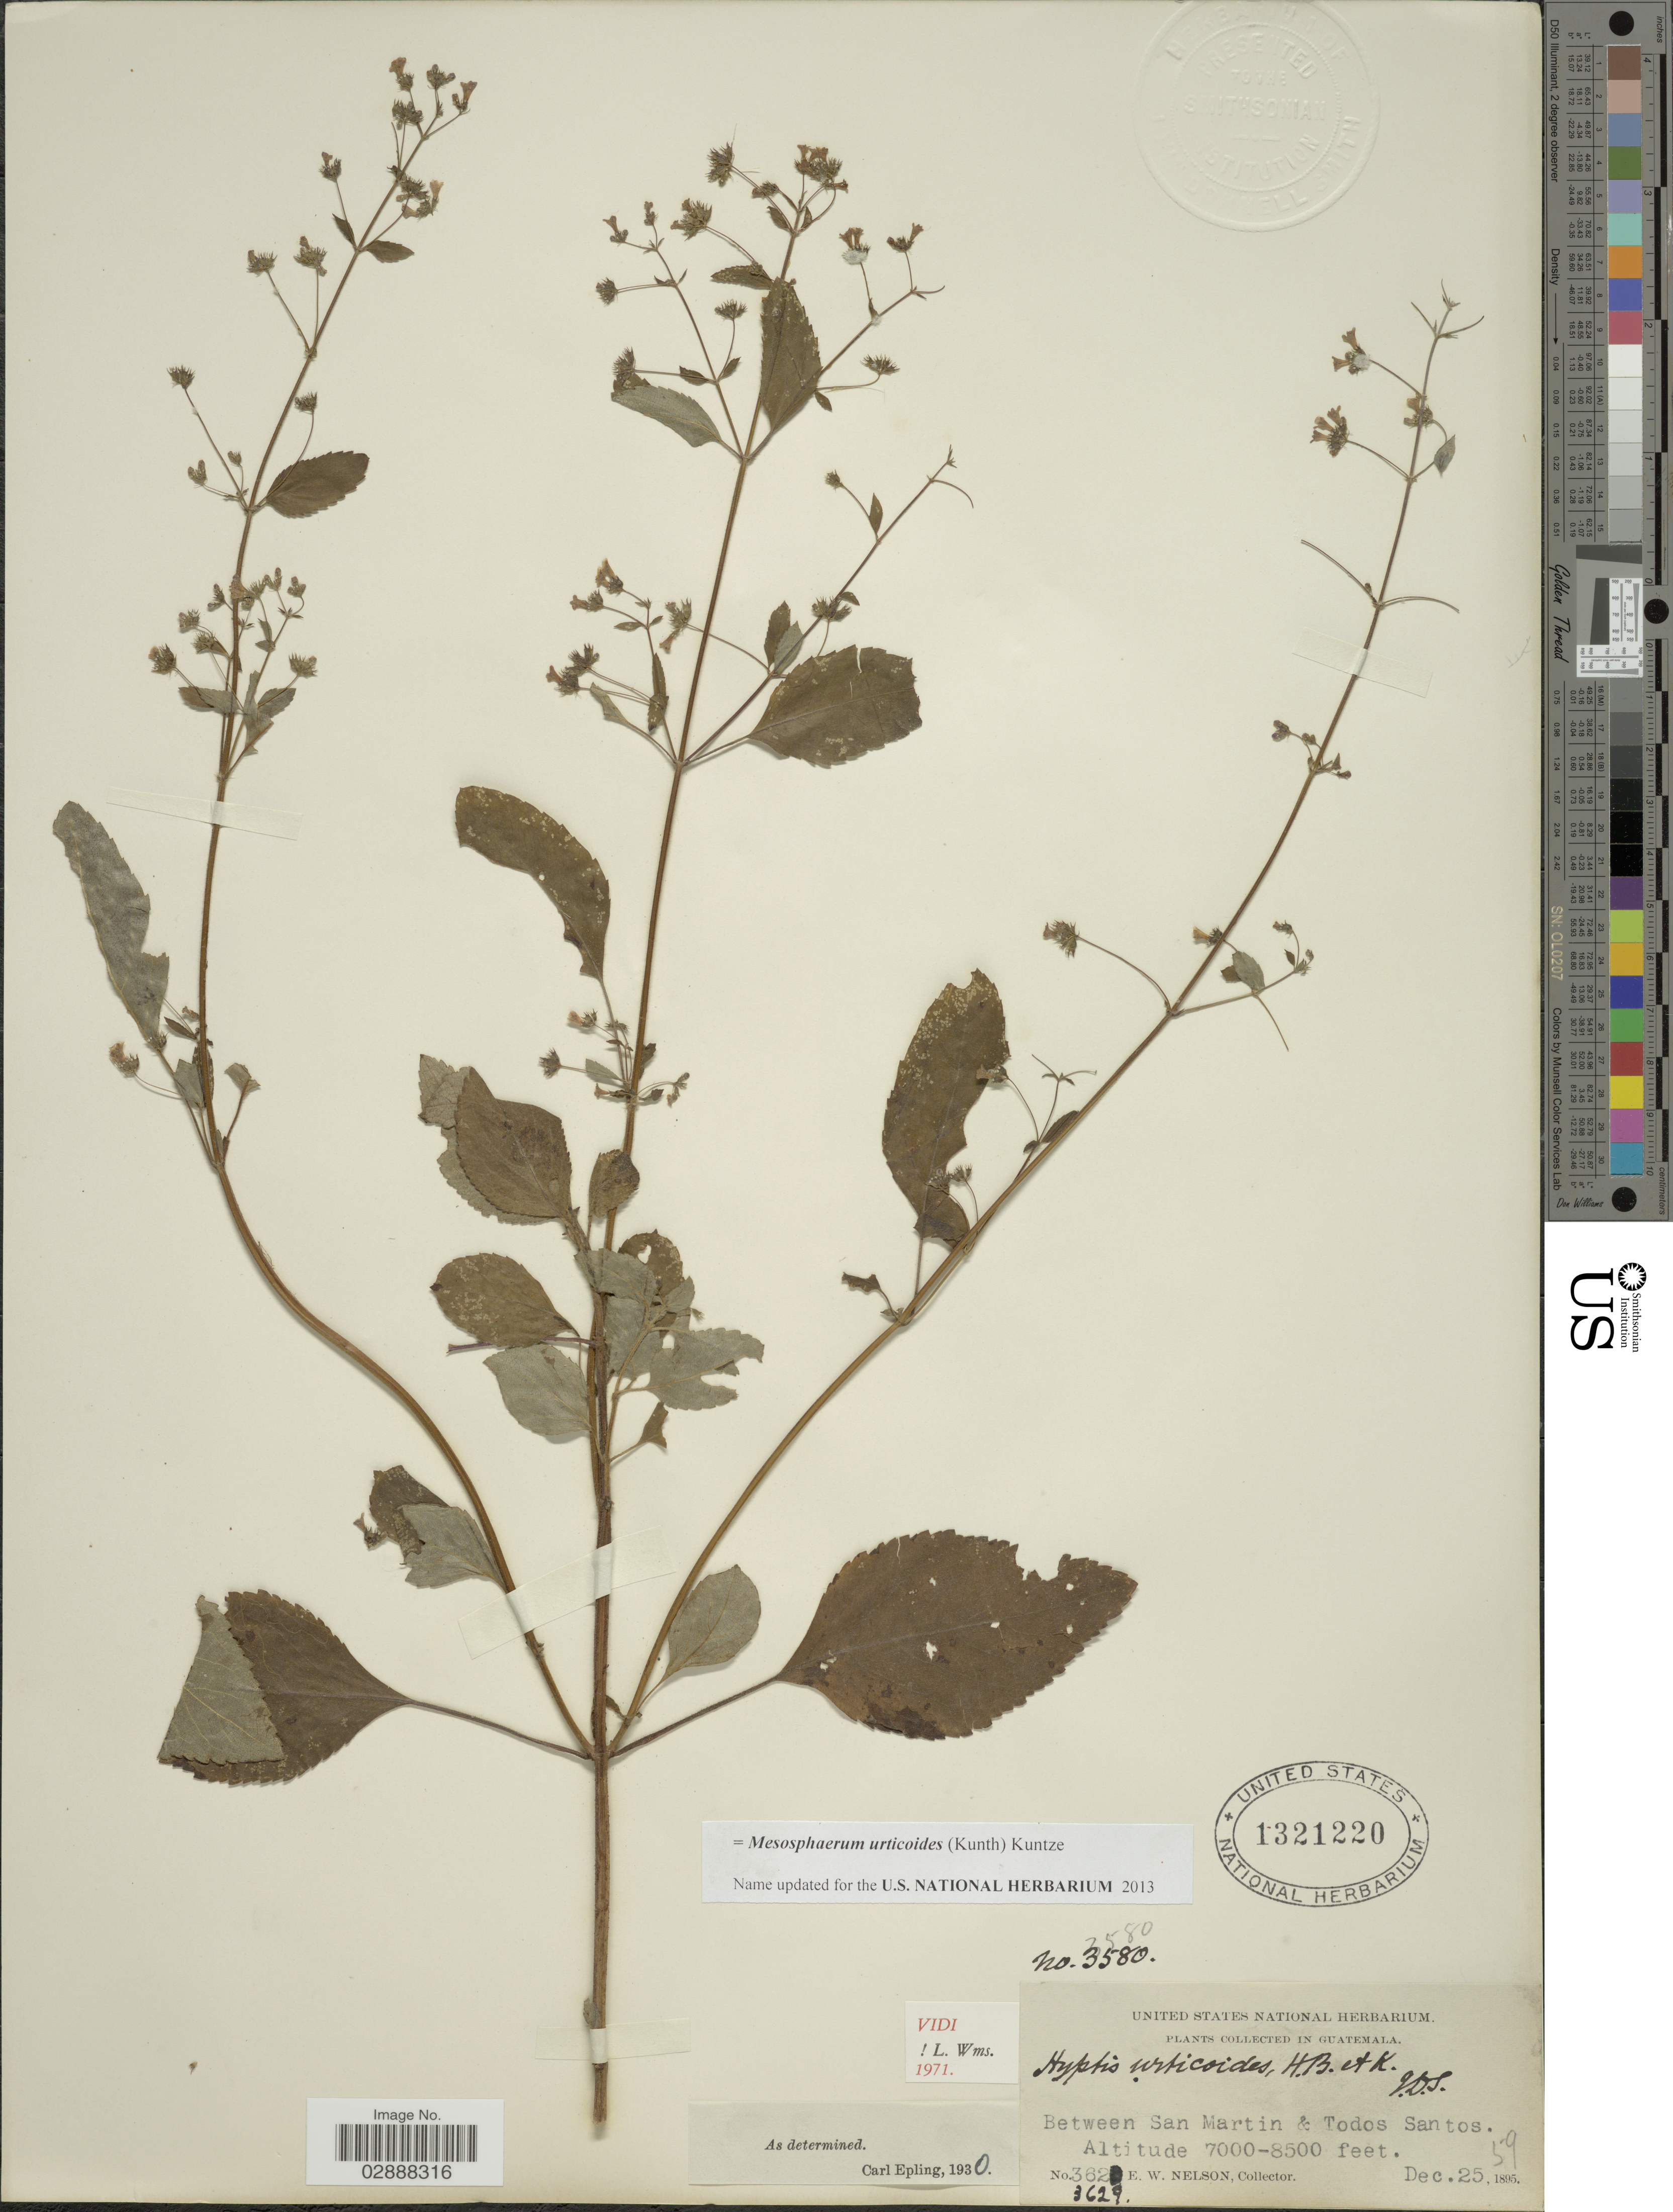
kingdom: Plantae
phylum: Tracheophyta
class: Magnoliopsida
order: Lamiales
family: Lamiaceae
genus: Mesosphaerum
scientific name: Mesosphaerum urticoides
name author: (Kunth) Kuntze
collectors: E. W. Nelson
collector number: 3629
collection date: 1895-12-25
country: Guatemala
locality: Between San Martin & Todos Santos.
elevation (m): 2134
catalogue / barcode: US 1321220